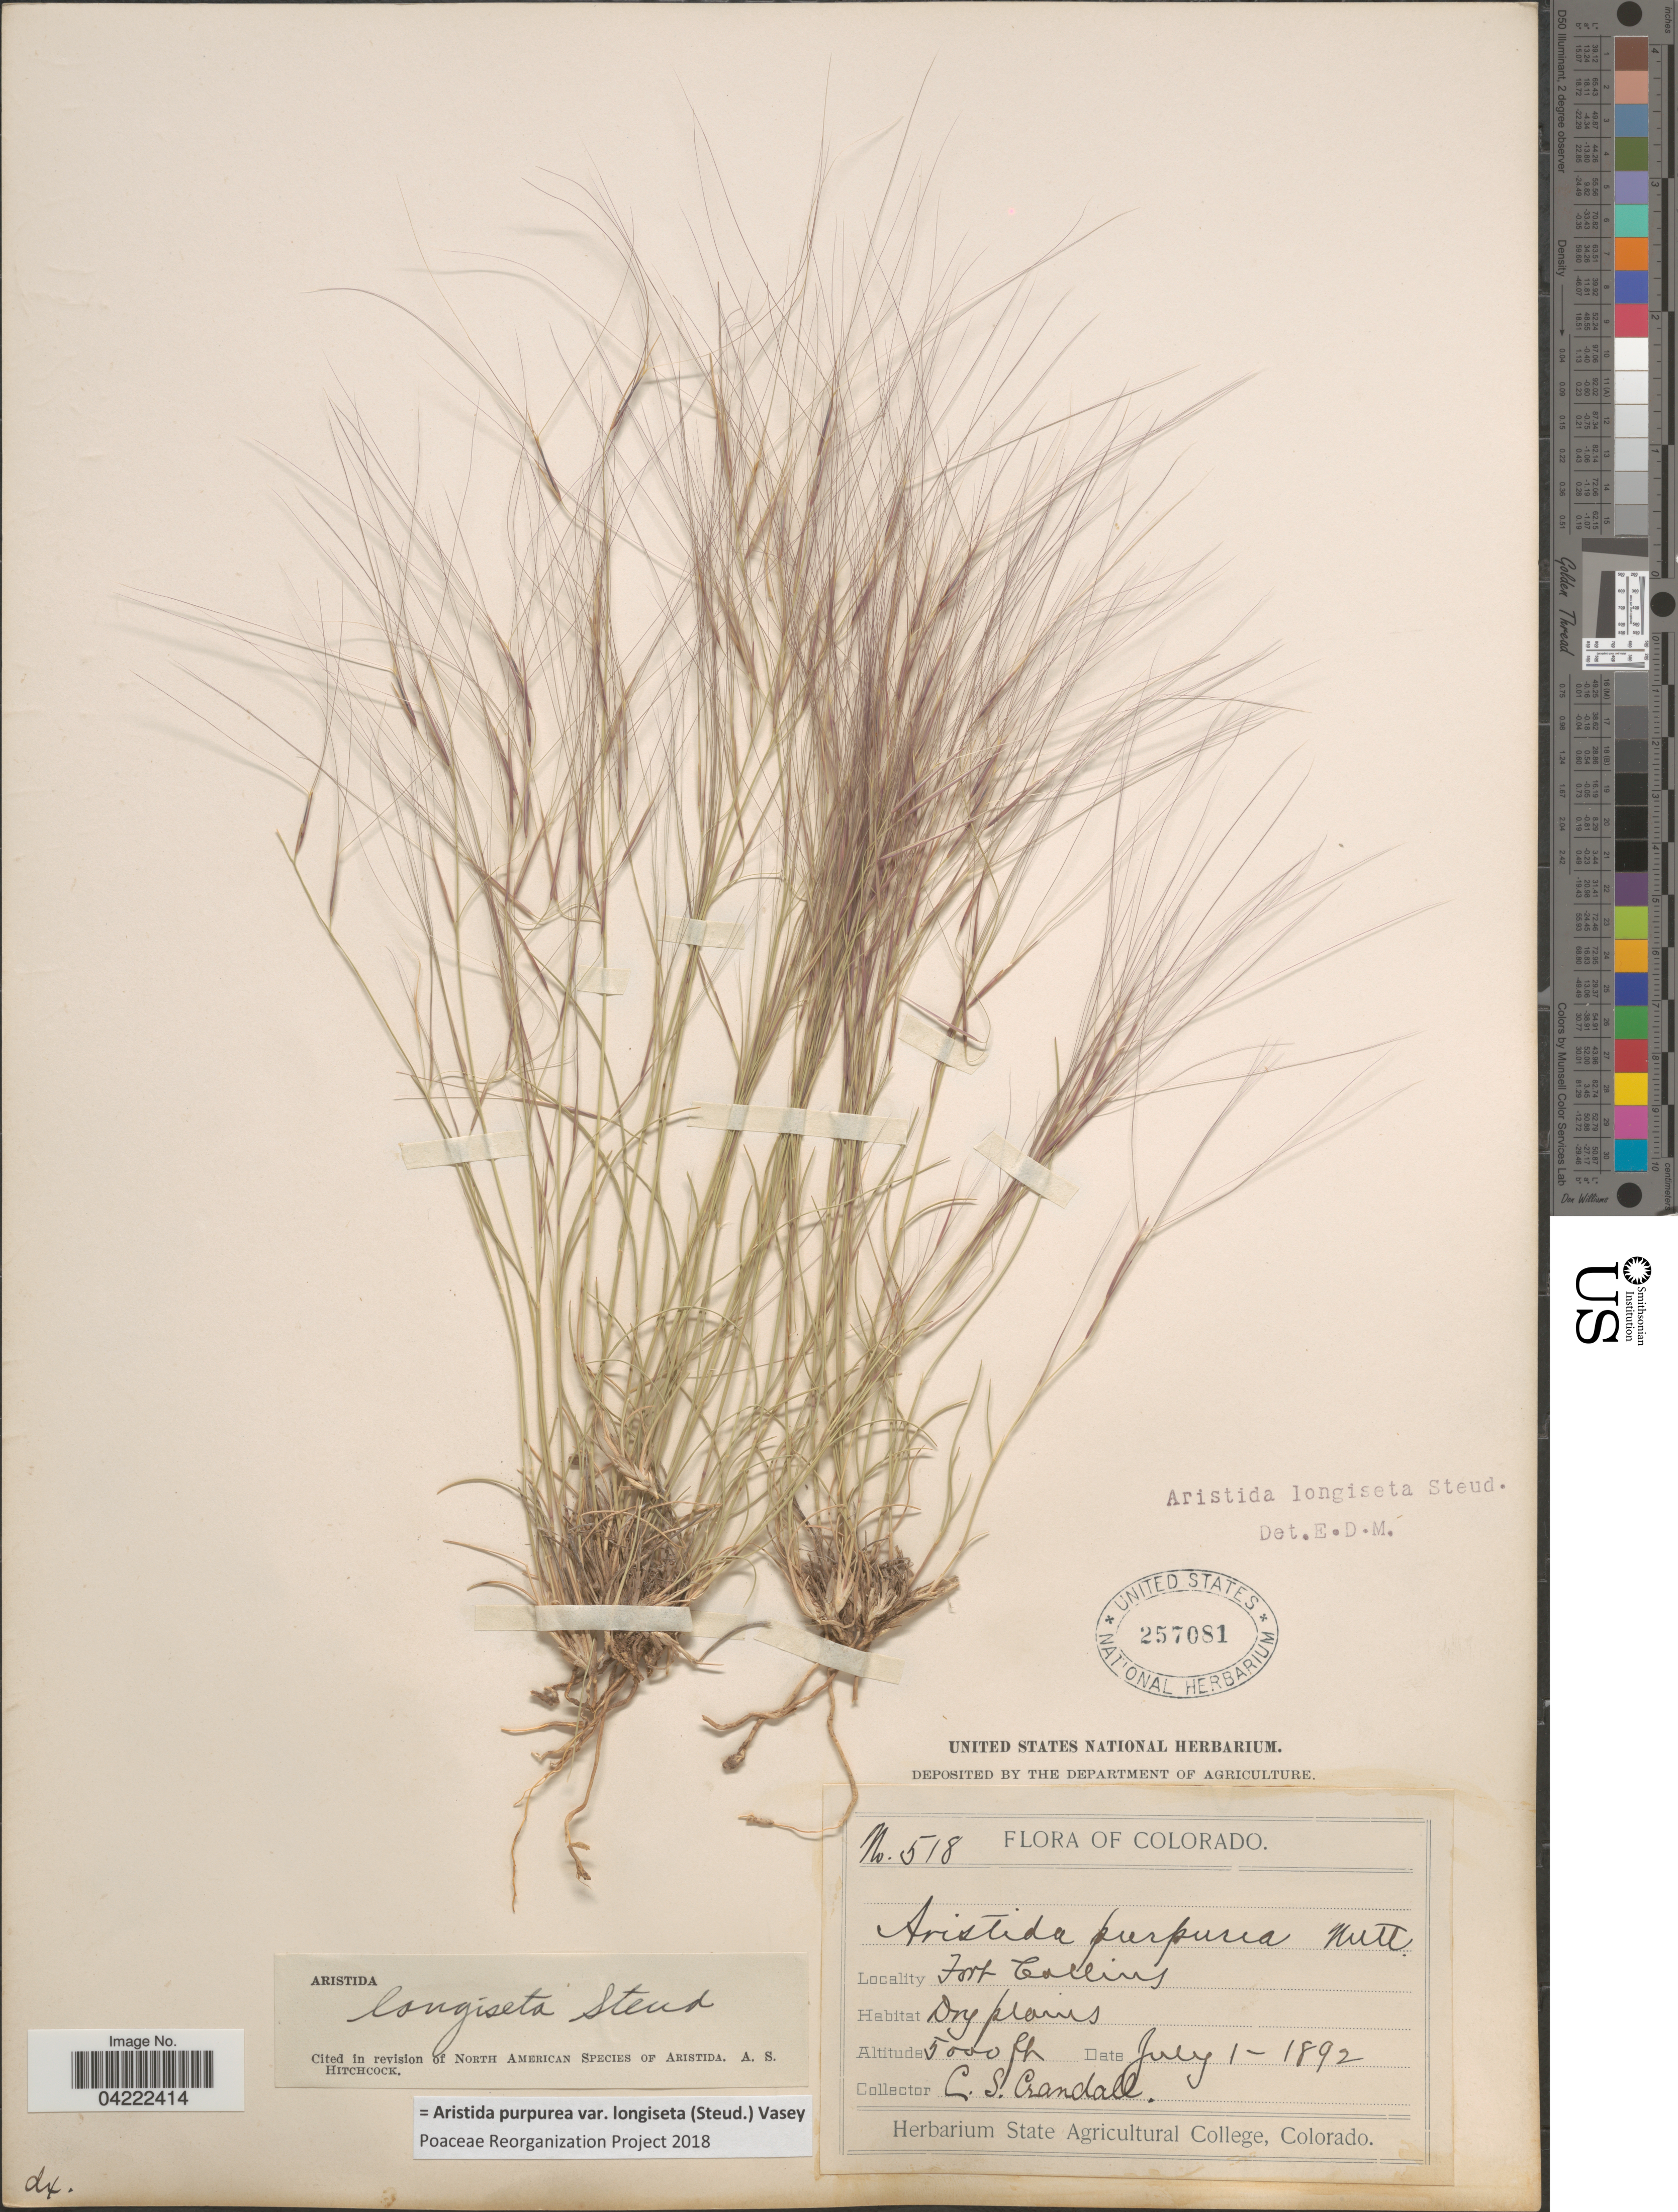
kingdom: Plantae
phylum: Tracheophyta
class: Liliopsida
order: Poales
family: Poaceae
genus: Aristida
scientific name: Aristida purpurea var. longiseta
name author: (Steud.) Vasey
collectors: C. Crandall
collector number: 518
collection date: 1892-07-01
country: United States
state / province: Colorado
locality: Fort Collins. Dry plains.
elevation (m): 1524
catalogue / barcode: US 257081